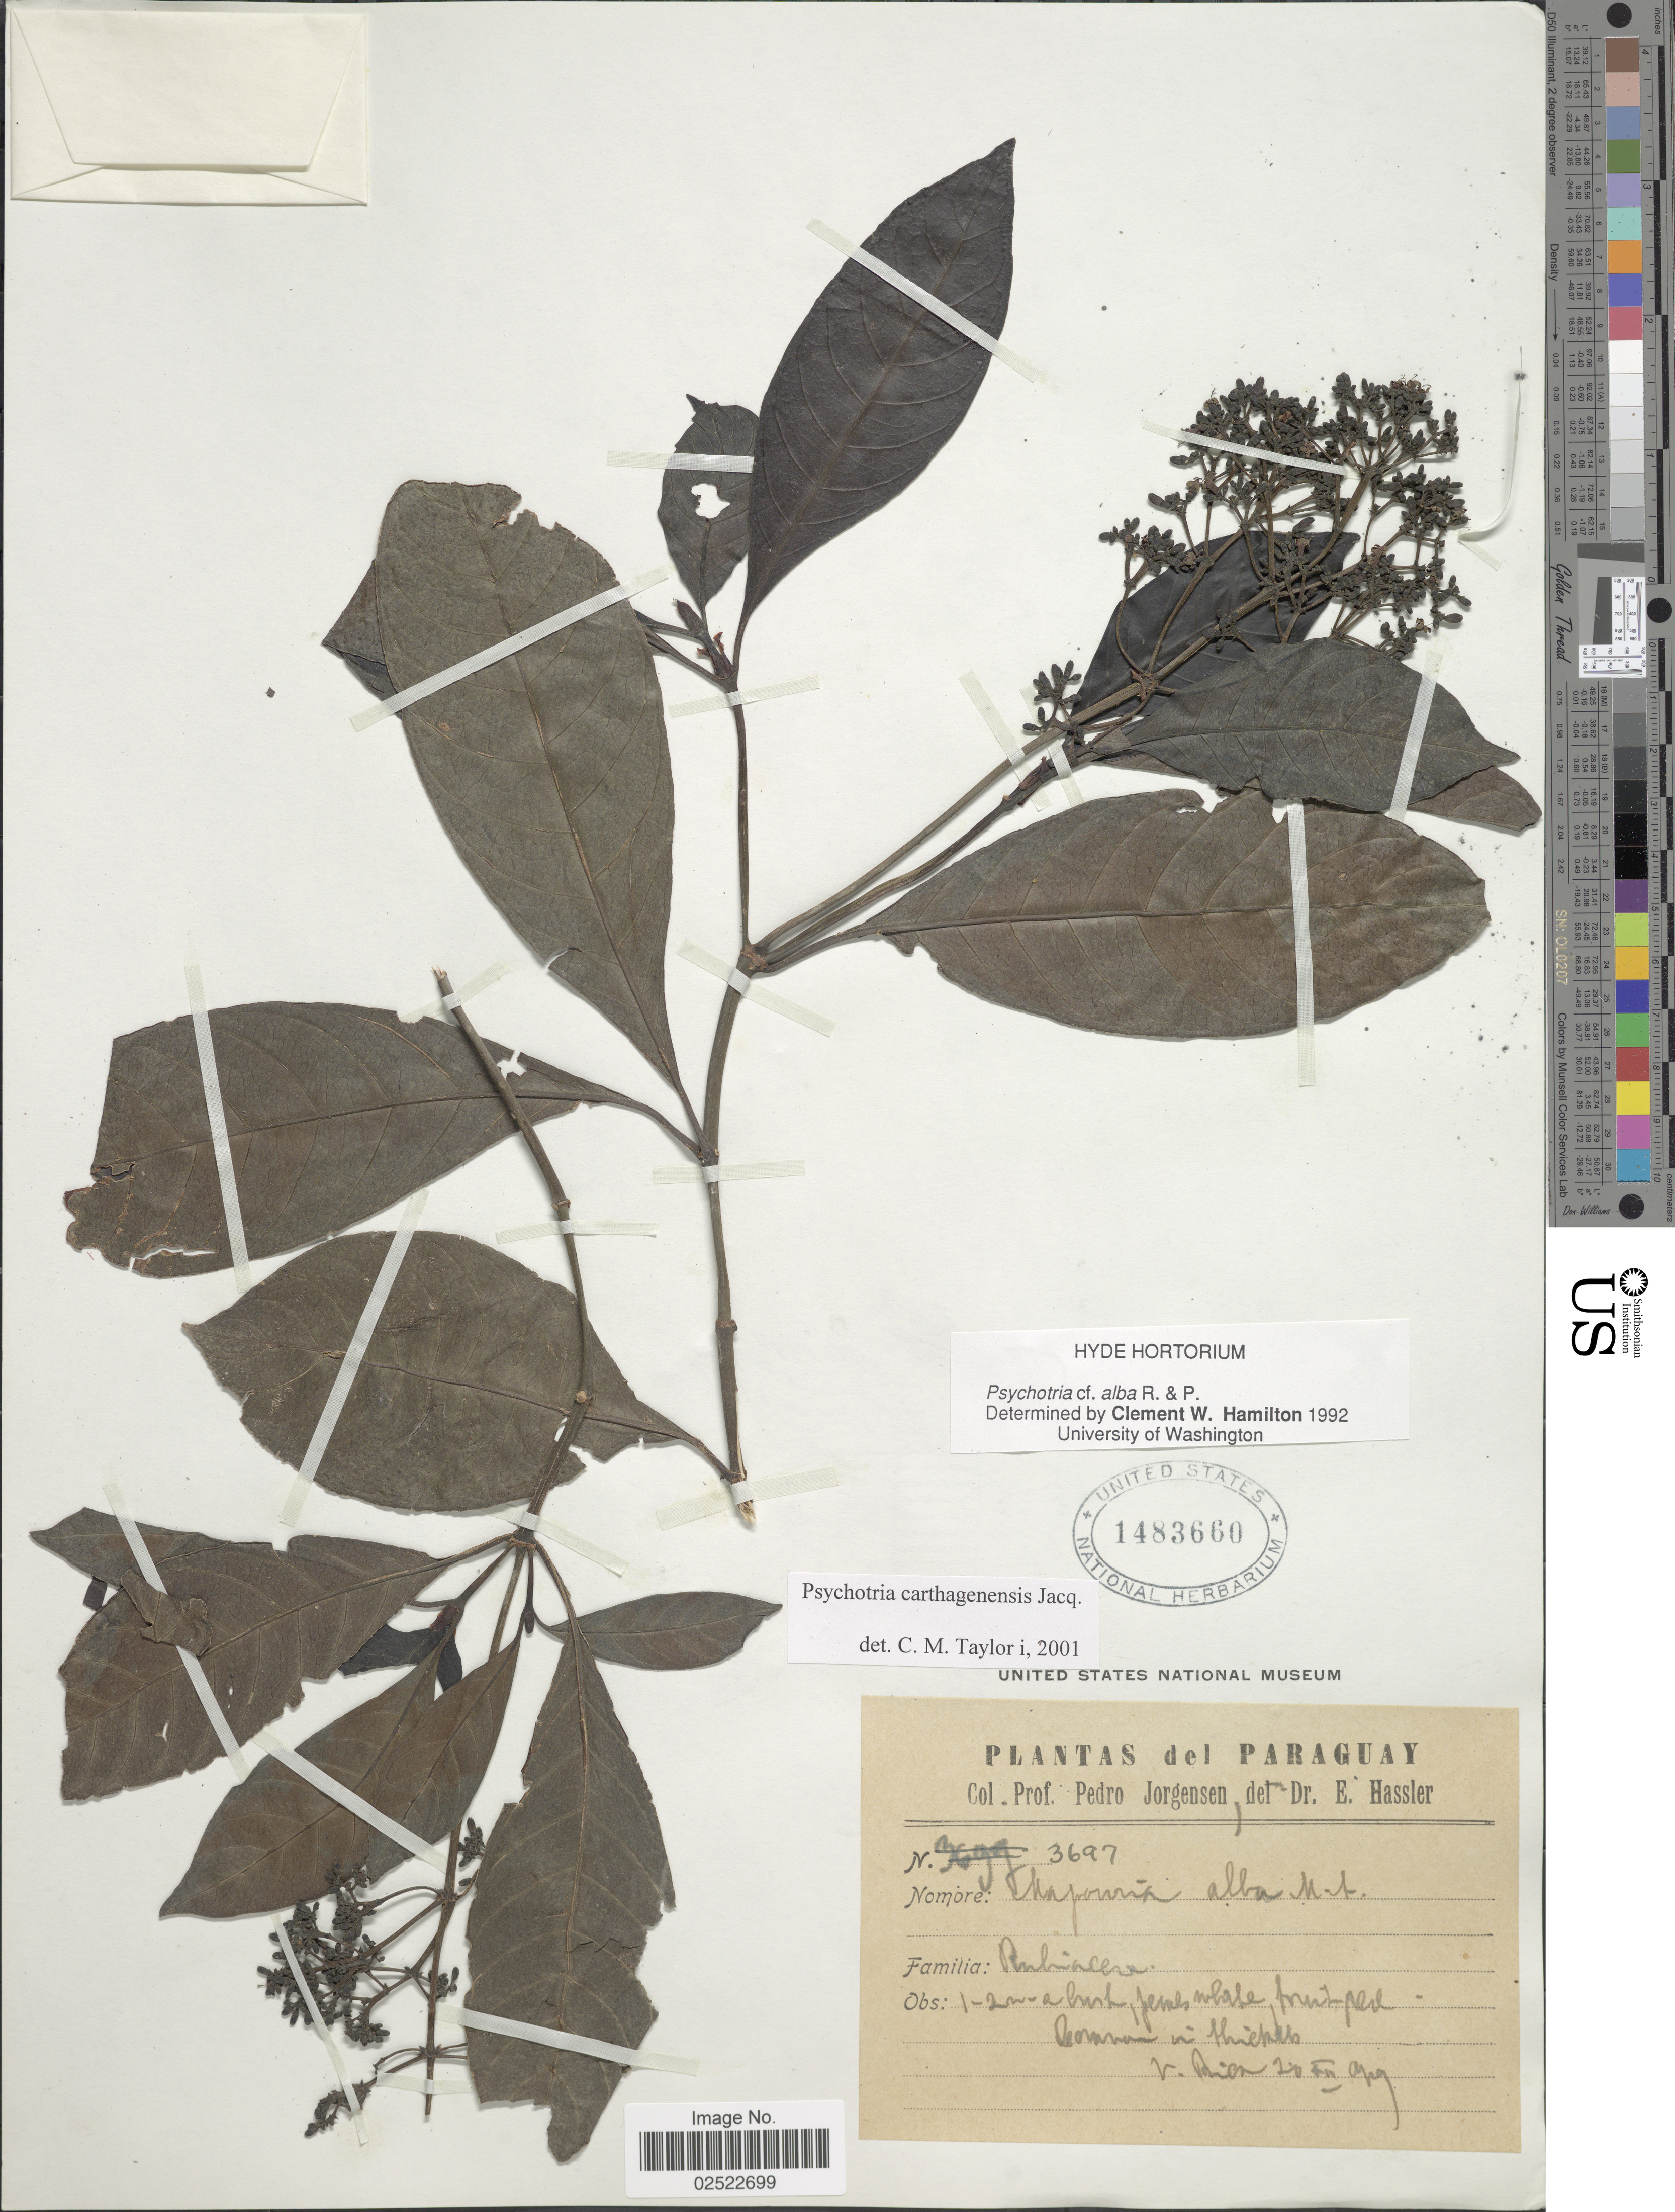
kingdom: Plantae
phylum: Tracheophyta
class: Magnoliopsida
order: Gentianales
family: Rubiaceae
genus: Psychotria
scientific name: Psychotria carthagenensis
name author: Jacq.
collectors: P. Jörgensen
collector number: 3697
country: Paraguay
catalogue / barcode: US 1483660